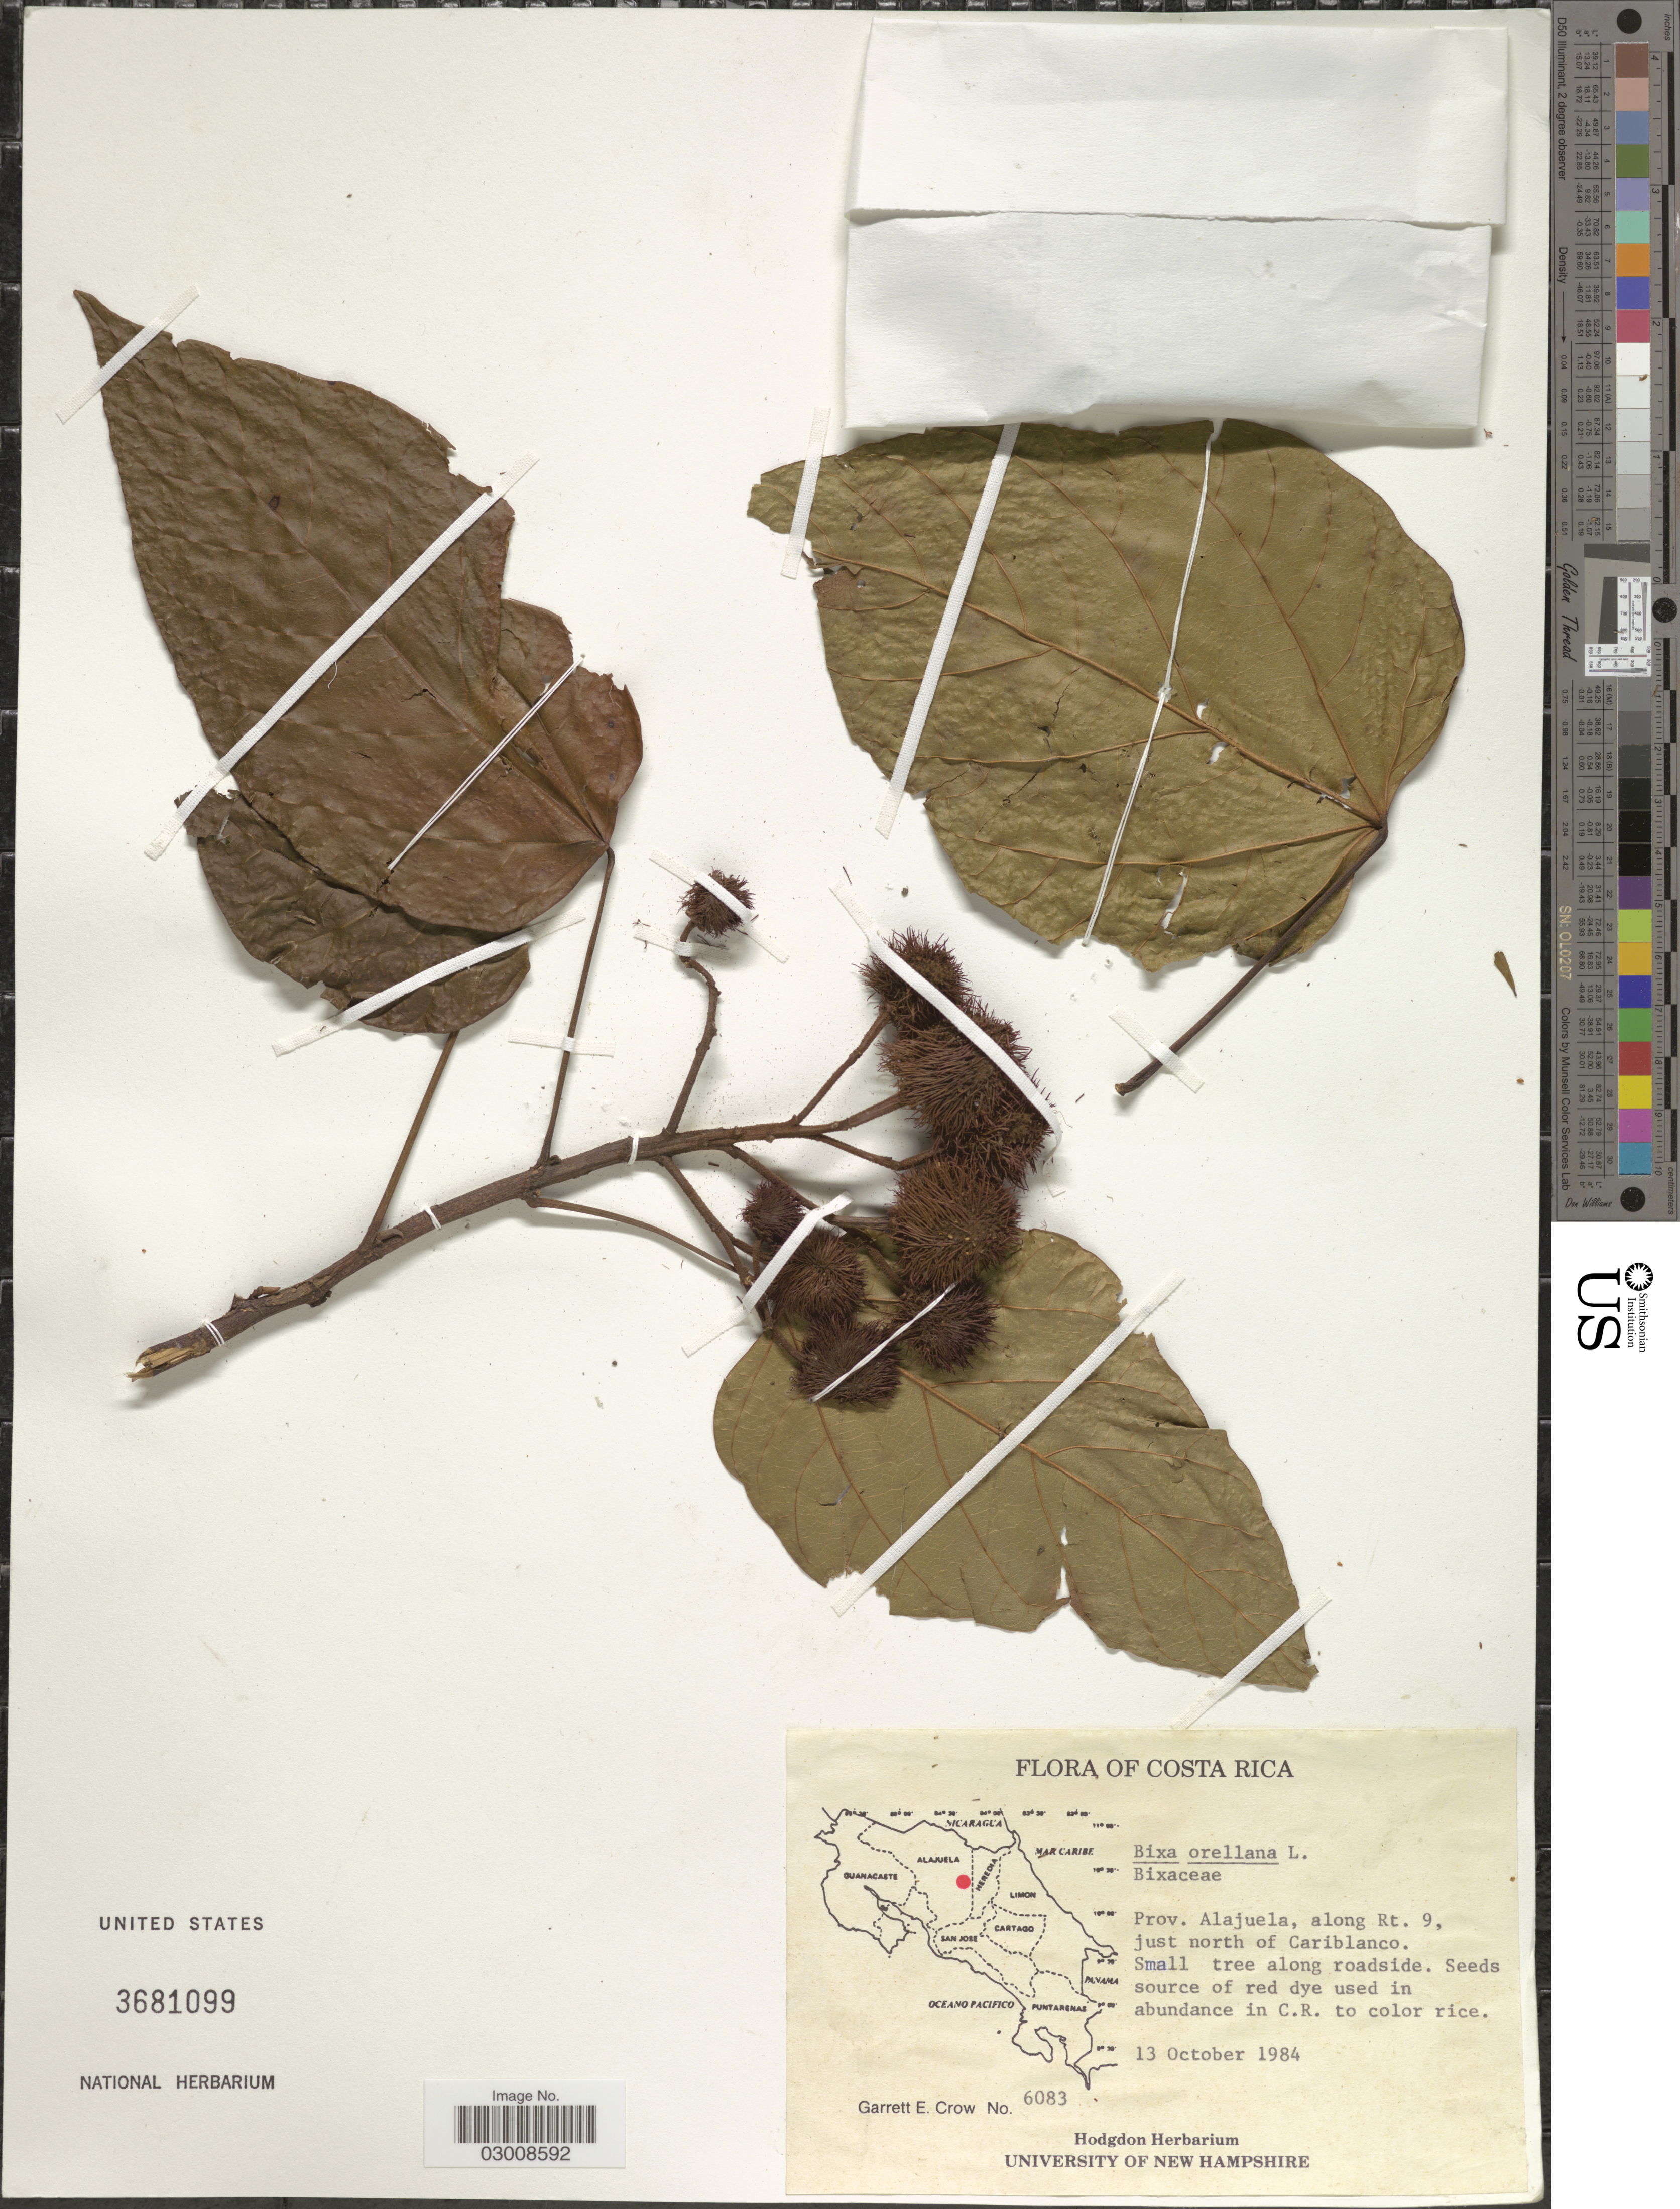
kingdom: Plantae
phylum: Tracheophyta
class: Magnoliopsida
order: Malvales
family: Bixaceae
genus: Bixa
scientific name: Bixa orellana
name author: L.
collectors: G. E. Crow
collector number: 6083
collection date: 1984-10-13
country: Costa Rica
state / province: Alajuela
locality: Along Rt. 9, just north of Cariblanco.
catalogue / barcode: US 3681099